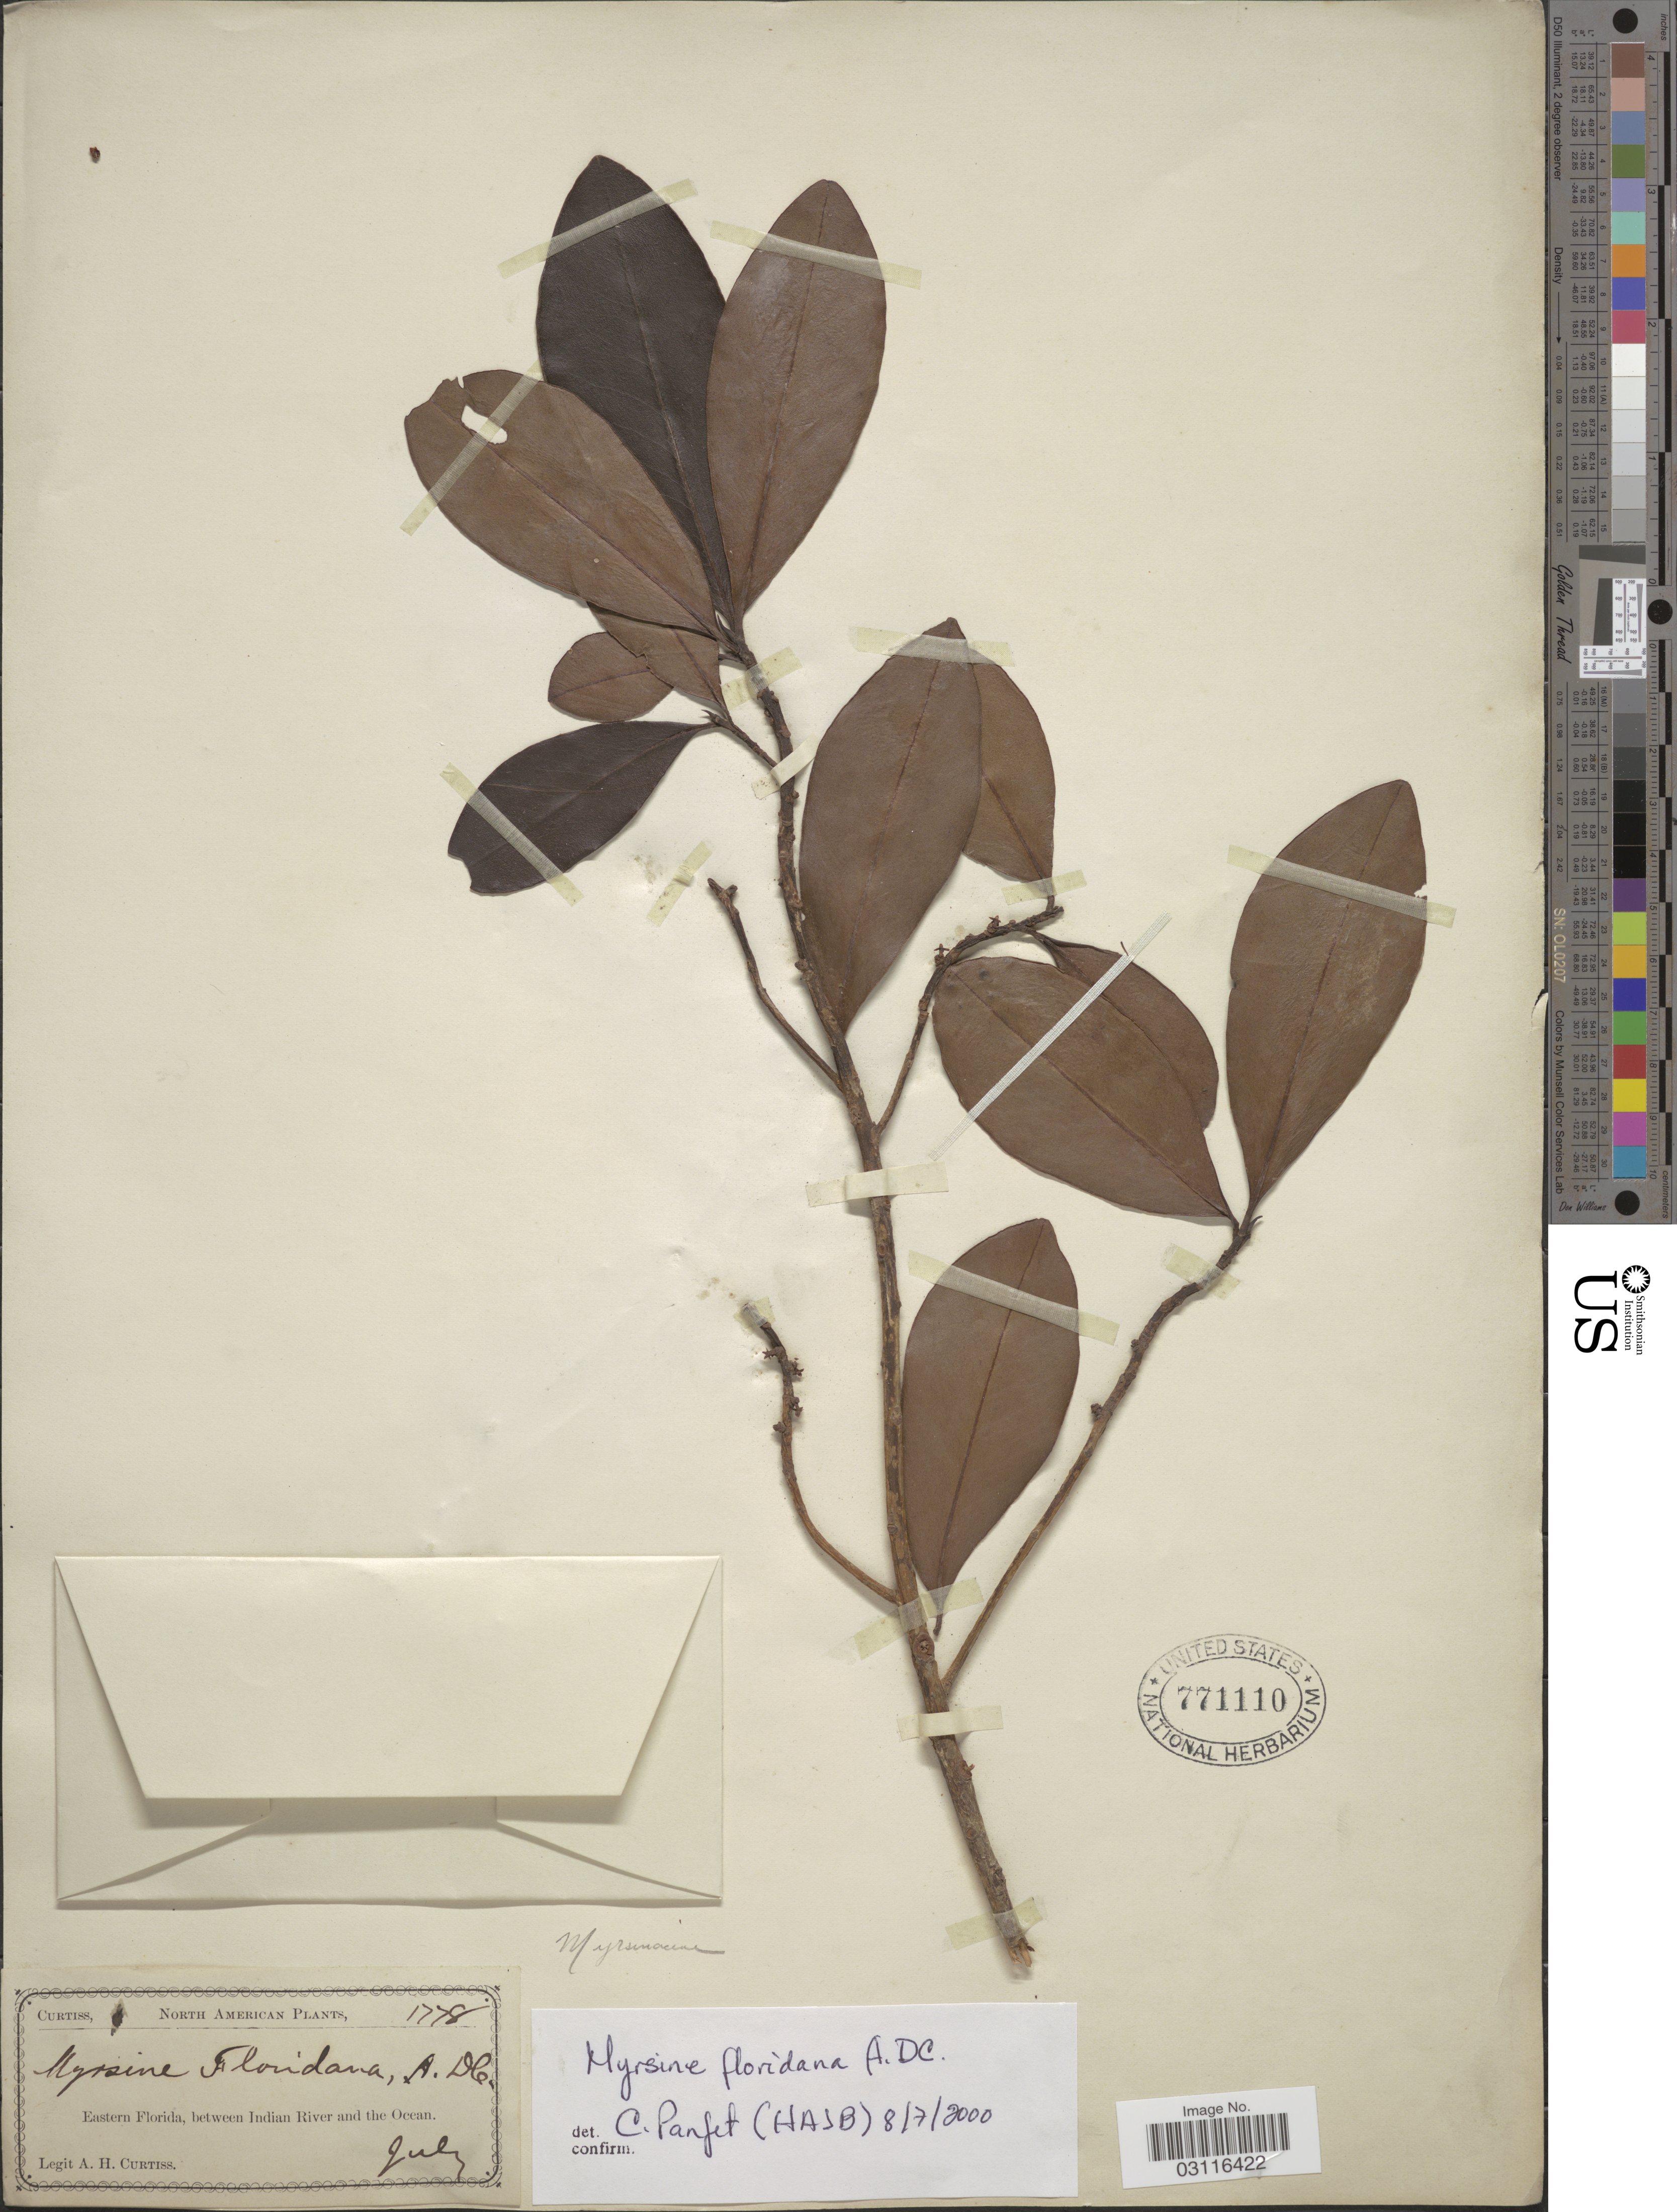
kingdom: Plantae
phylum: Tracheophyta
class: Magnoliopsida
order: Ericales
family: Primulaceae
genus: Myrsine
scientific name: Myrsine floridana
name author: A. DC.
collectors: A. H. Curtiss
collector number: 1778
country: United States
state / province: Florida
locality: Eastern Florida, between Indian River and the Ocean.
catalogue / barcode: US 771110